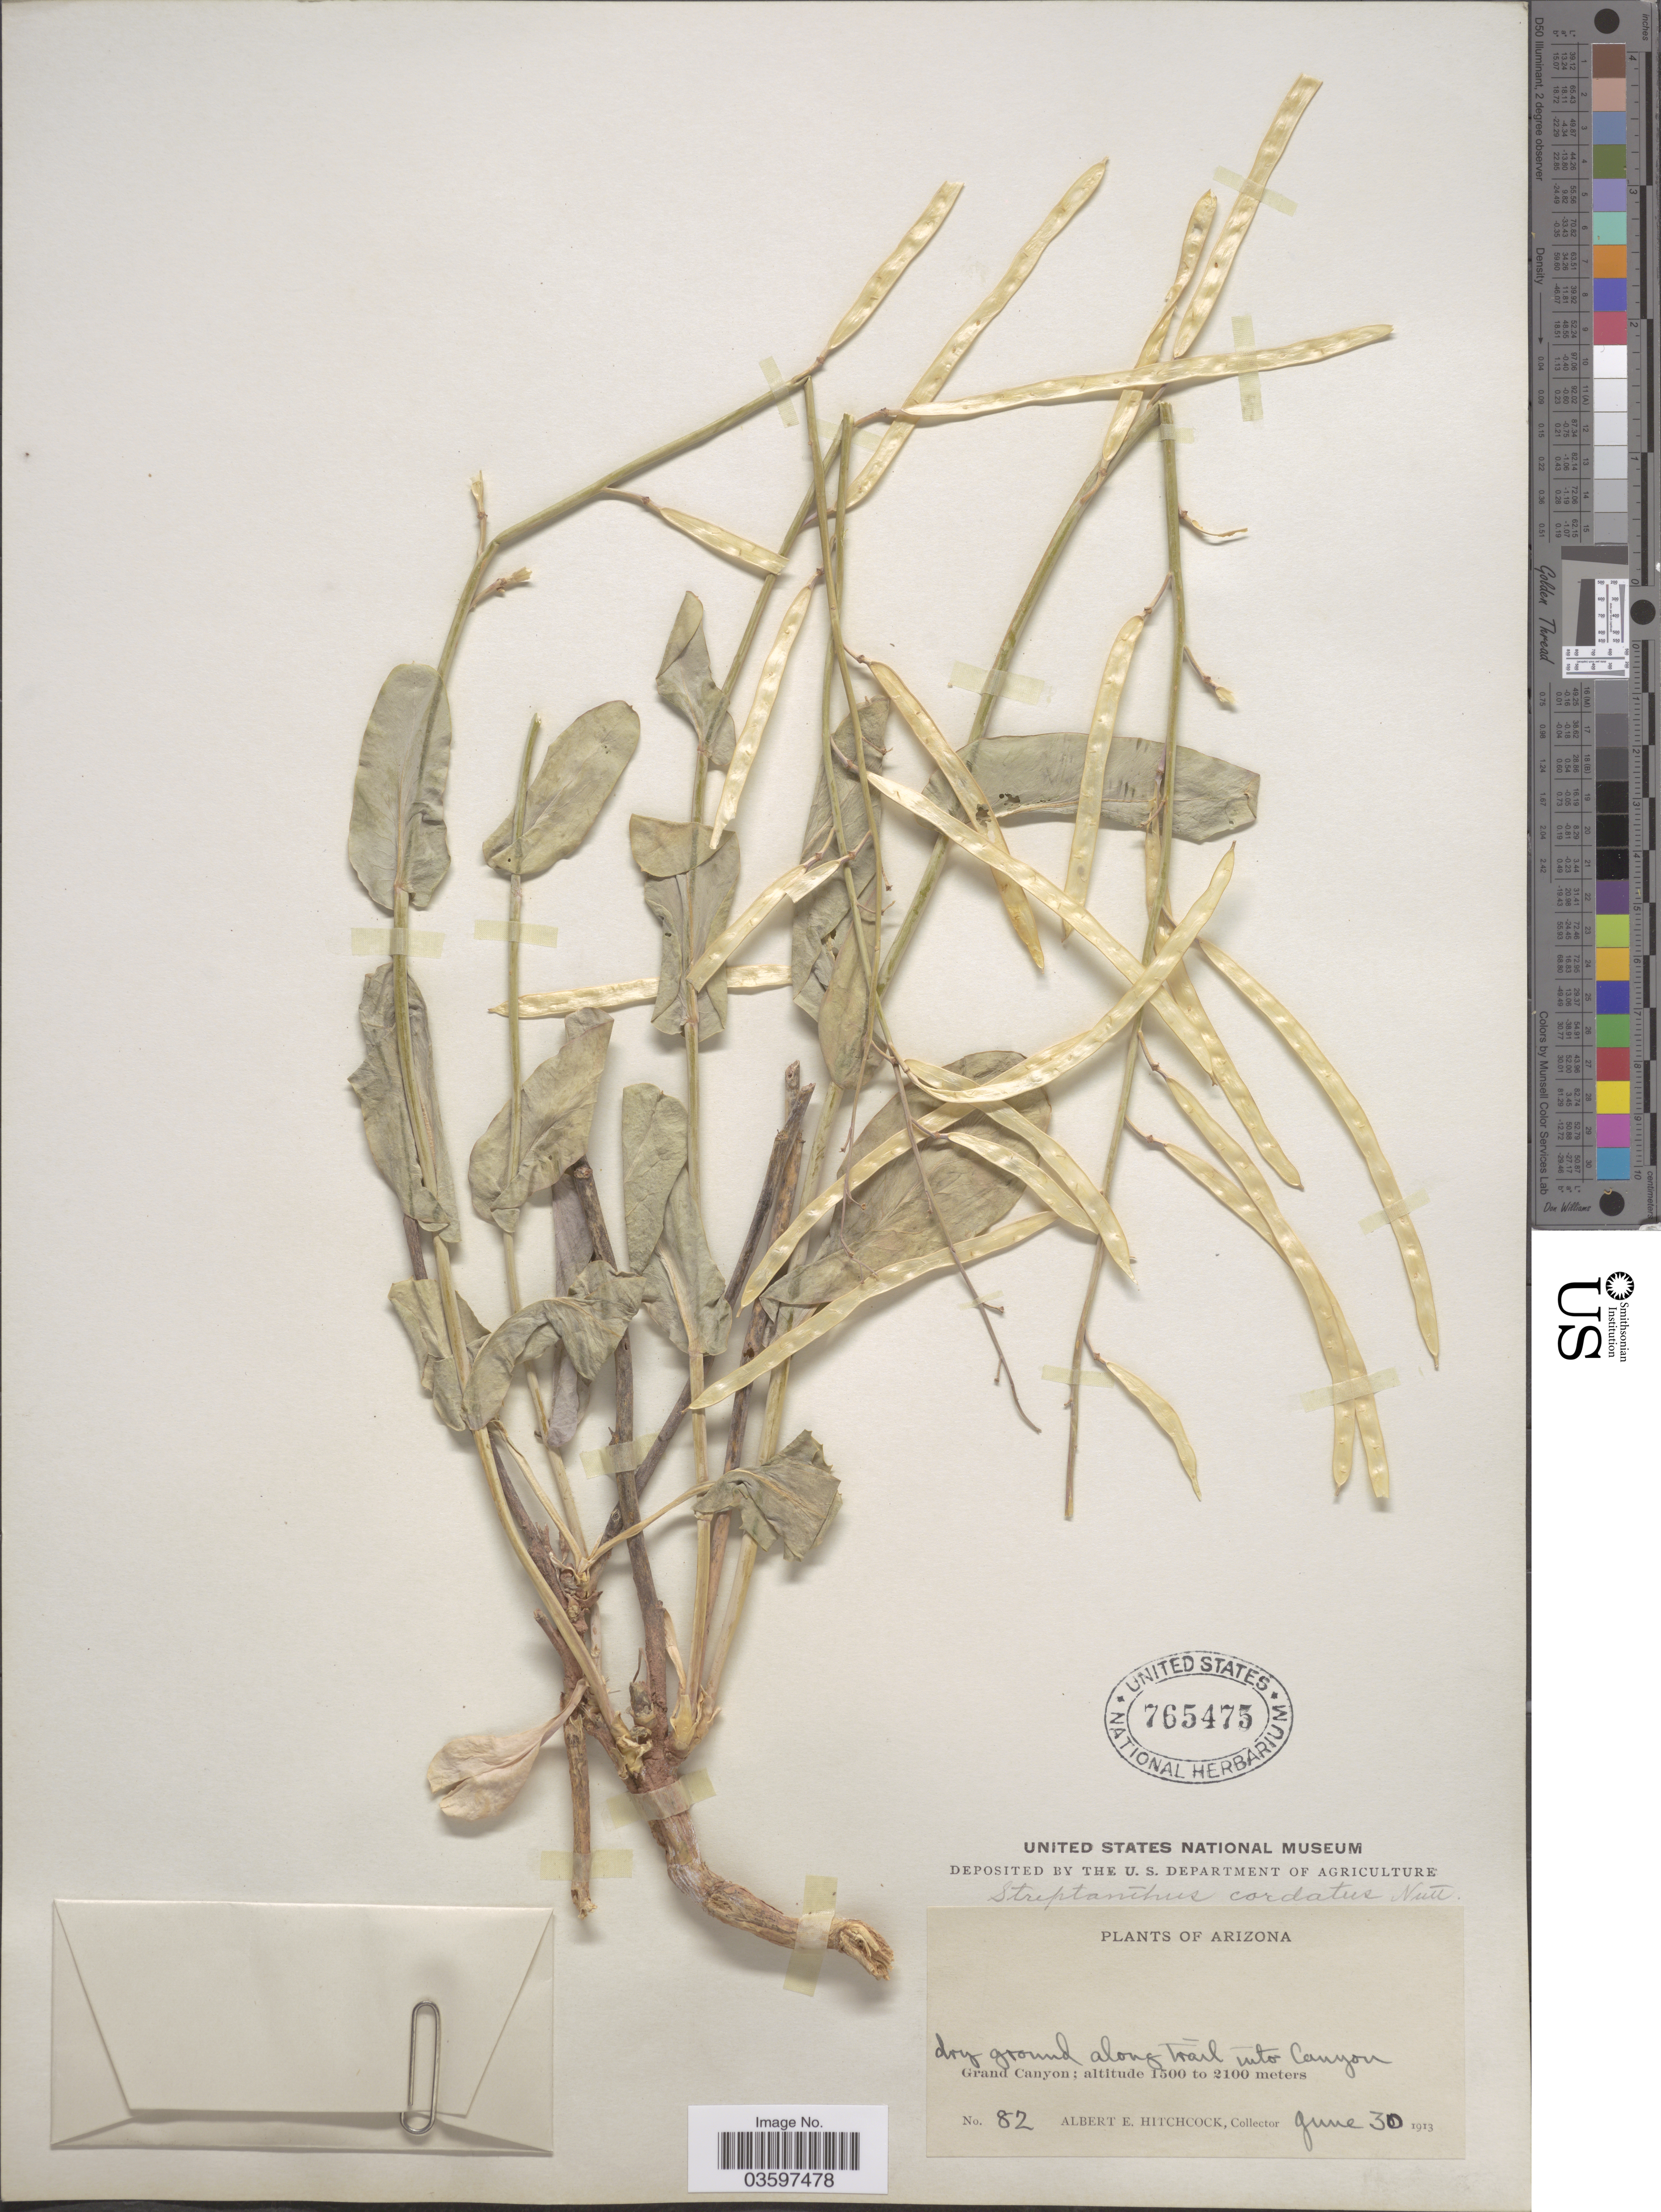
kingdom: Plantae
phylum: Tracheophyta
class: Magnoliopsida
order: Brassicales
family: Brassicaceae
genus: Streptanthus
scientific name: Streptanthus cordatus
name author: Nutt. ex Torr. & A. Gray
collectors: A. Hitchcock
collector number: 82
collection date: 1913-06-30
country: United States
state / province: Arizona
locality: Dry ground along Trail into Canyon. Grand Canyon.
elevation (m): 1500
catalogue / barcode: US 765475